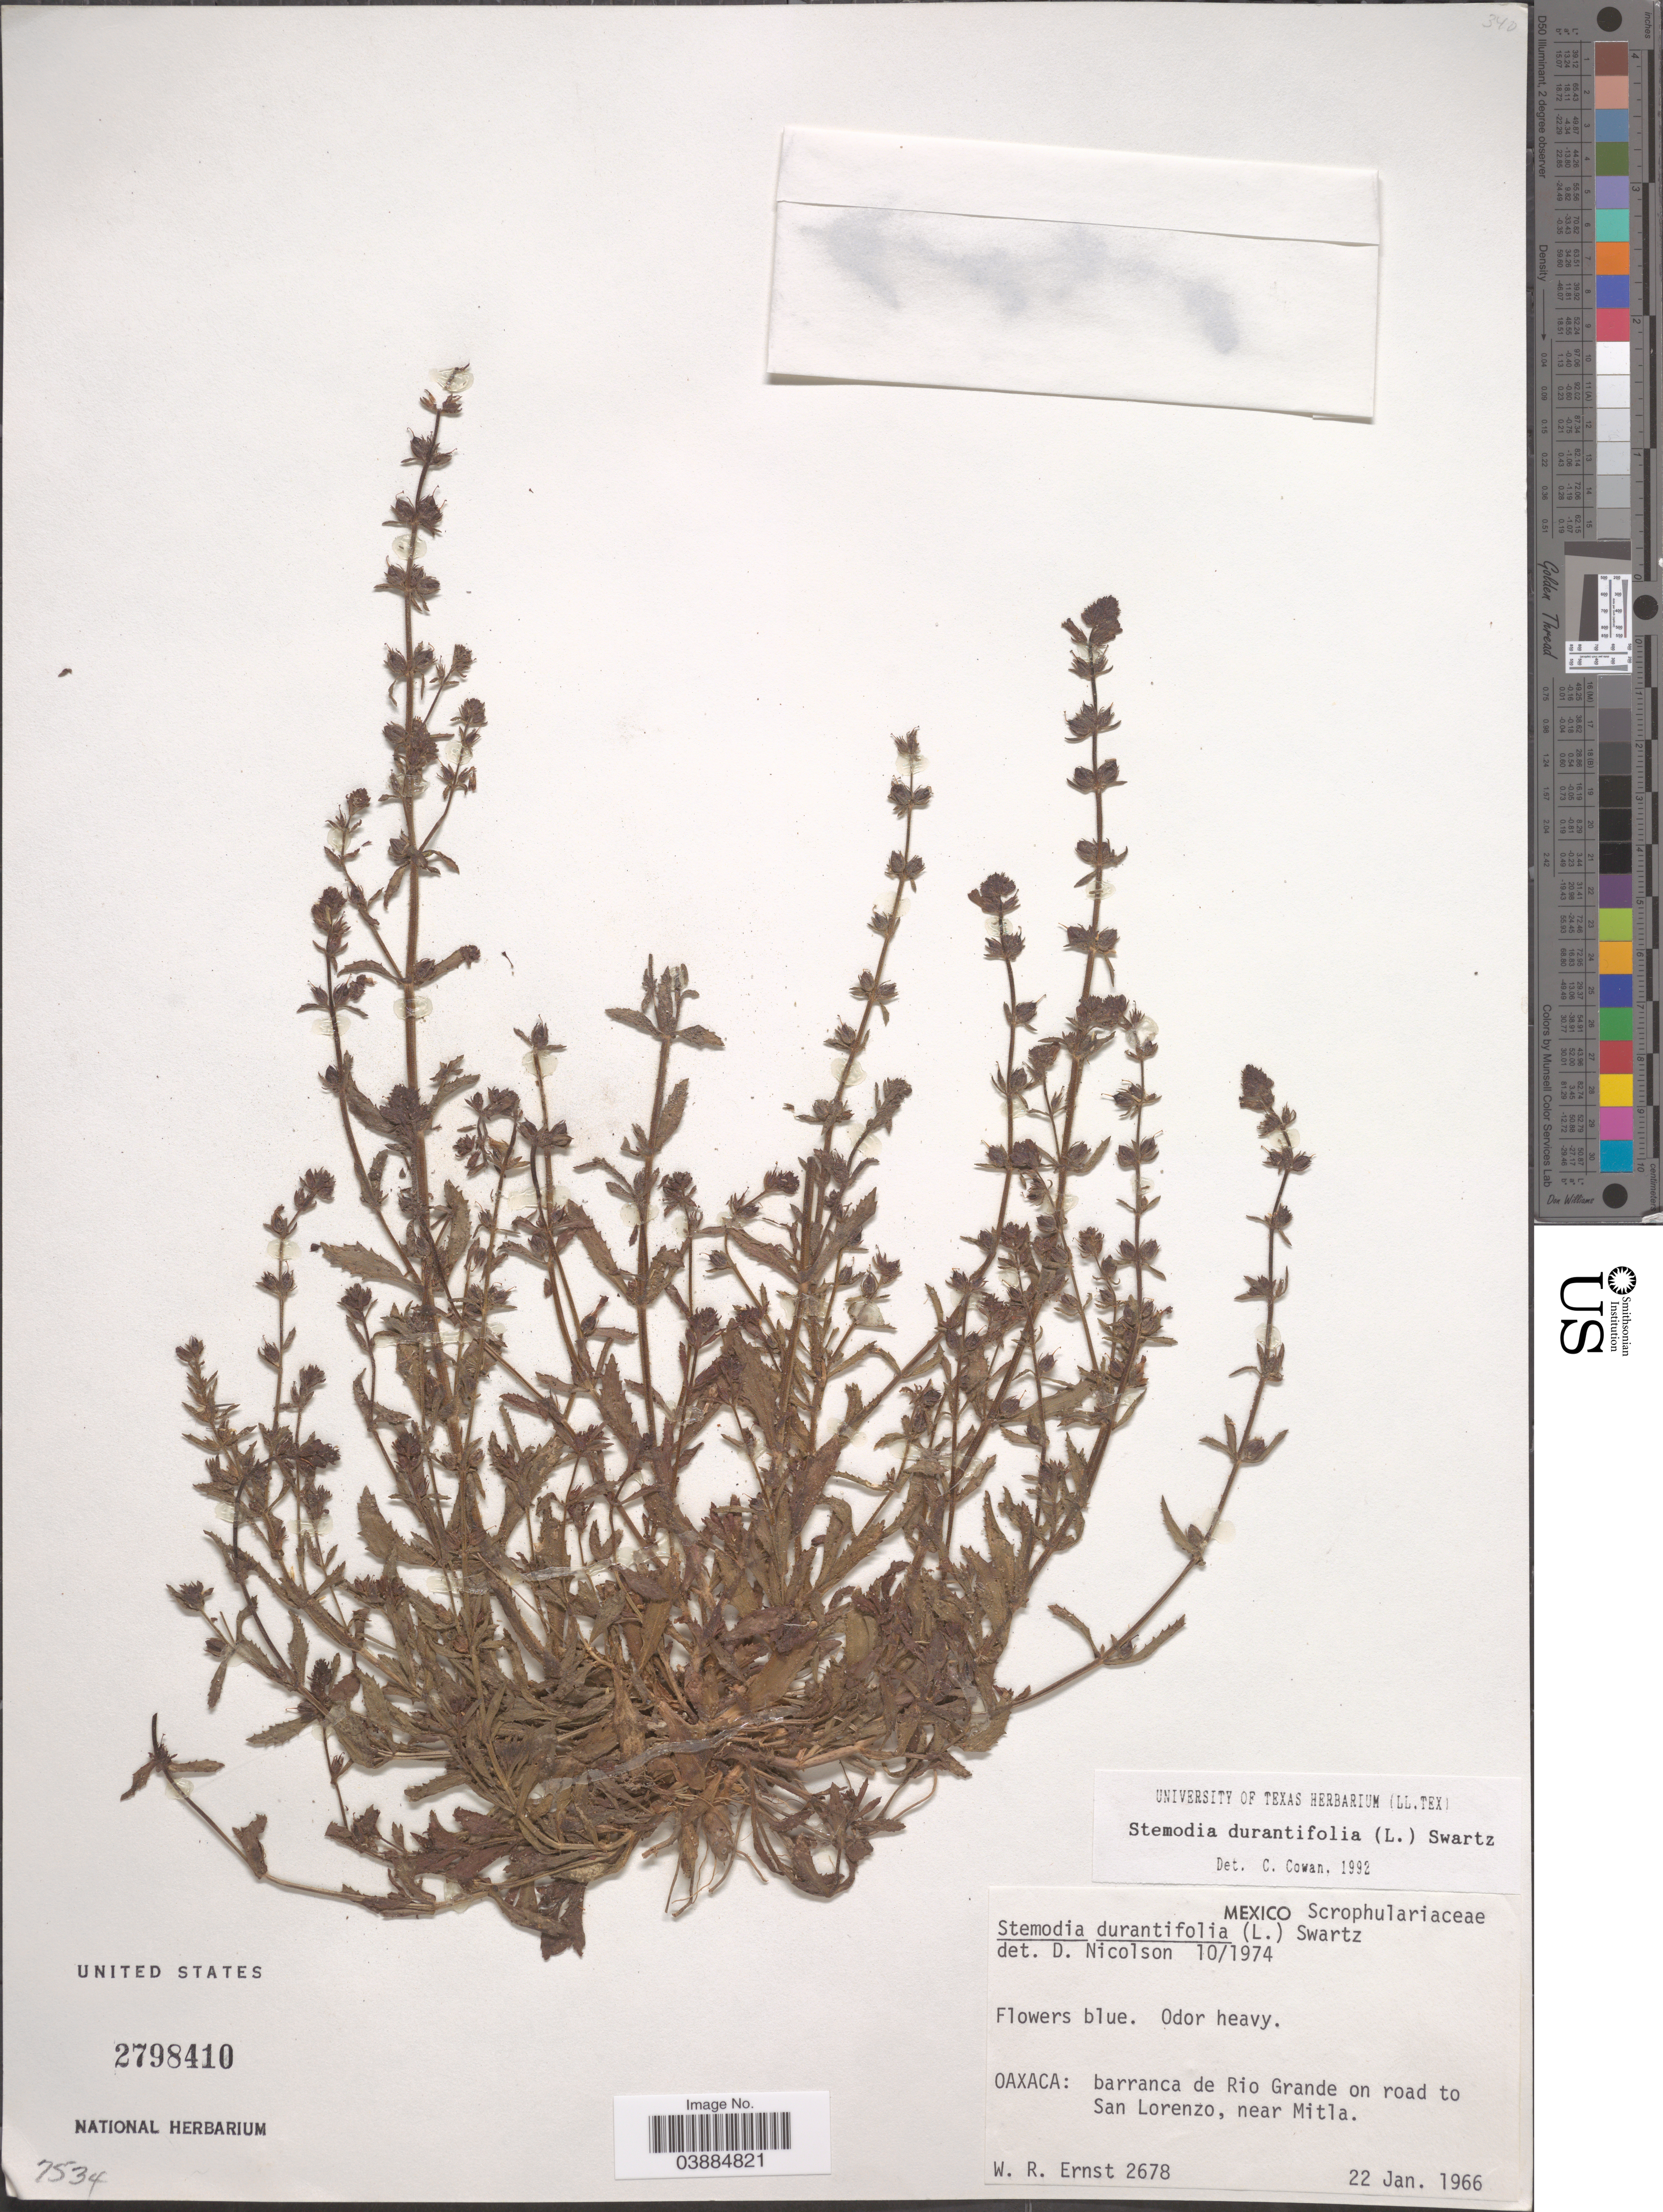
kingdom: Plantae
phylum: Tracheophyta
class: Magnoliopsida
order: Lamiales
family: Plantaginaceae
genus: Stemodia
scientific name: Stemodia durantifolia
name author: (L.) Sw.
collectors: W. R. Ernst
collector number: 2678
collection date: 1966-01-22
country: Mexico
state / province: Oaxaca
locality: Barranca de Rio Grande on road to San Lorenzo, near Mitla.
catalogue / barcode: US 2798410